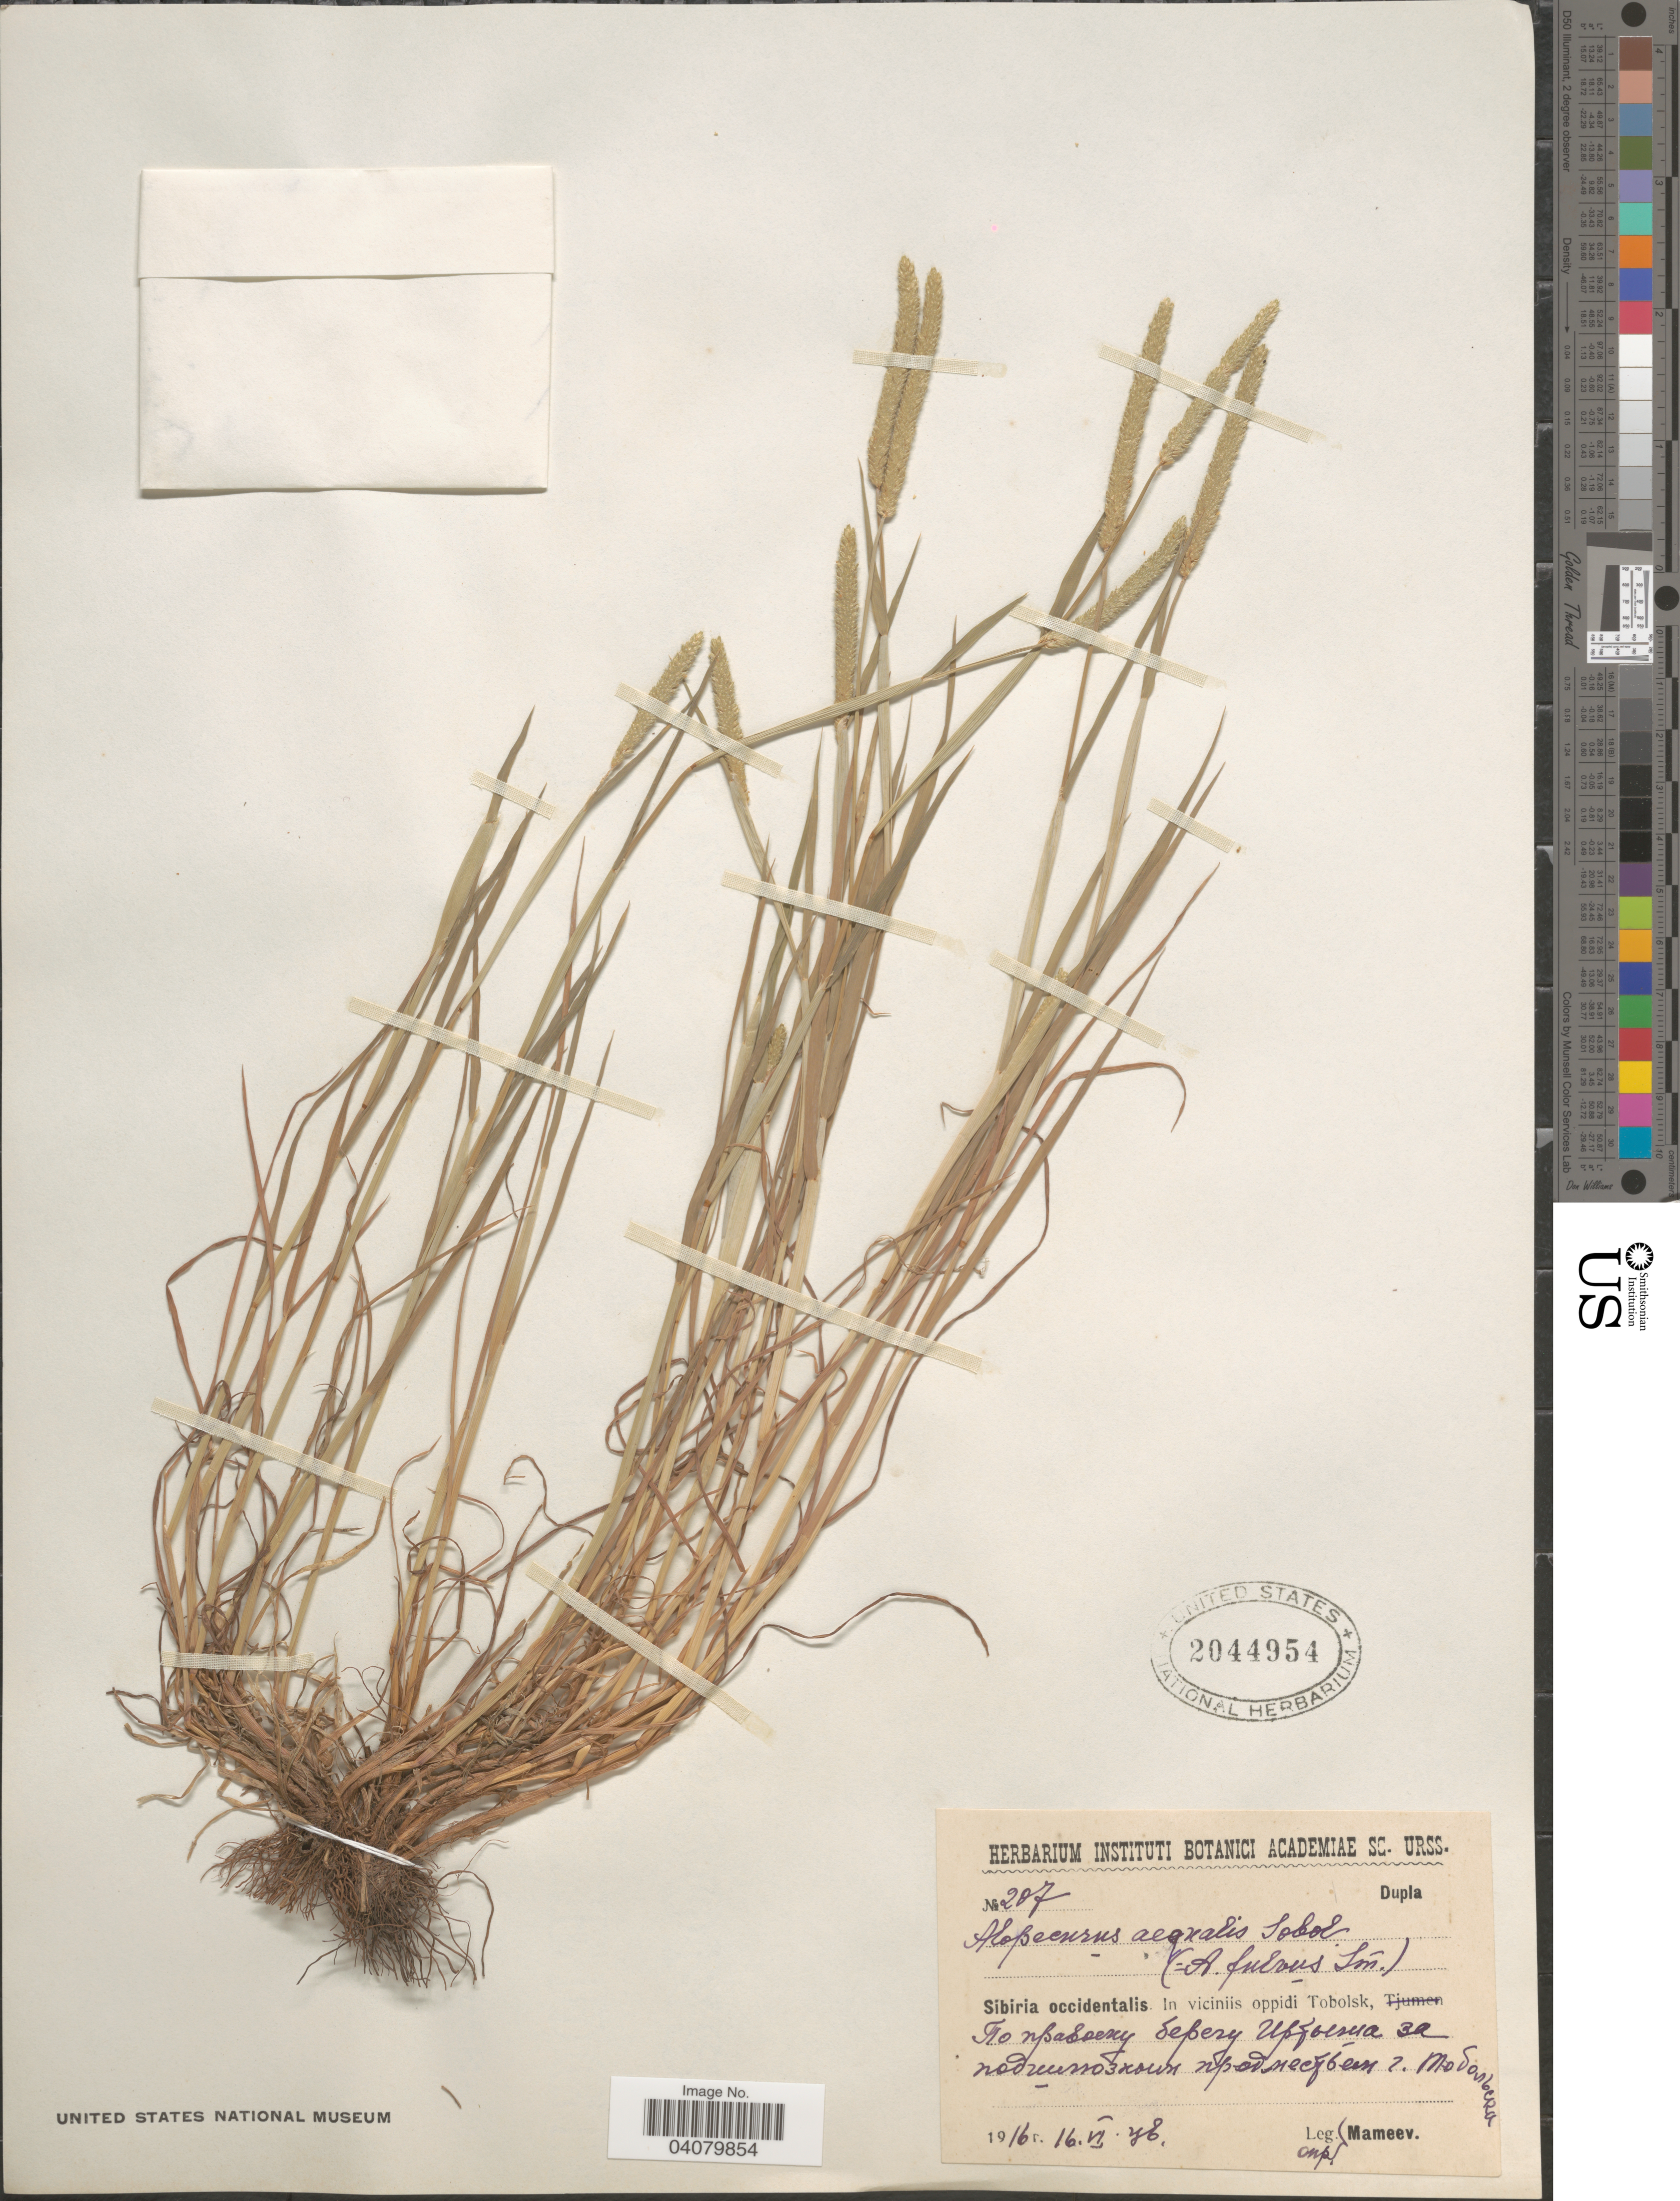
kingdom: Plantae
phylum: Tracheophyta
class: Liliopsida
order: Poales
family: Poaceae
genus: Alopecurus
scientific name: Alopecurus aequalis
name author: Sobol.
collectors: Mameev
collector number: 207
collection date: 1916-06-16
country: Russian Federation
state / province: Tyumen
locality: Sibiria occidentalis. In viciniis oppidi Tobolsk, X.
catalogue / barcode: US 2044954